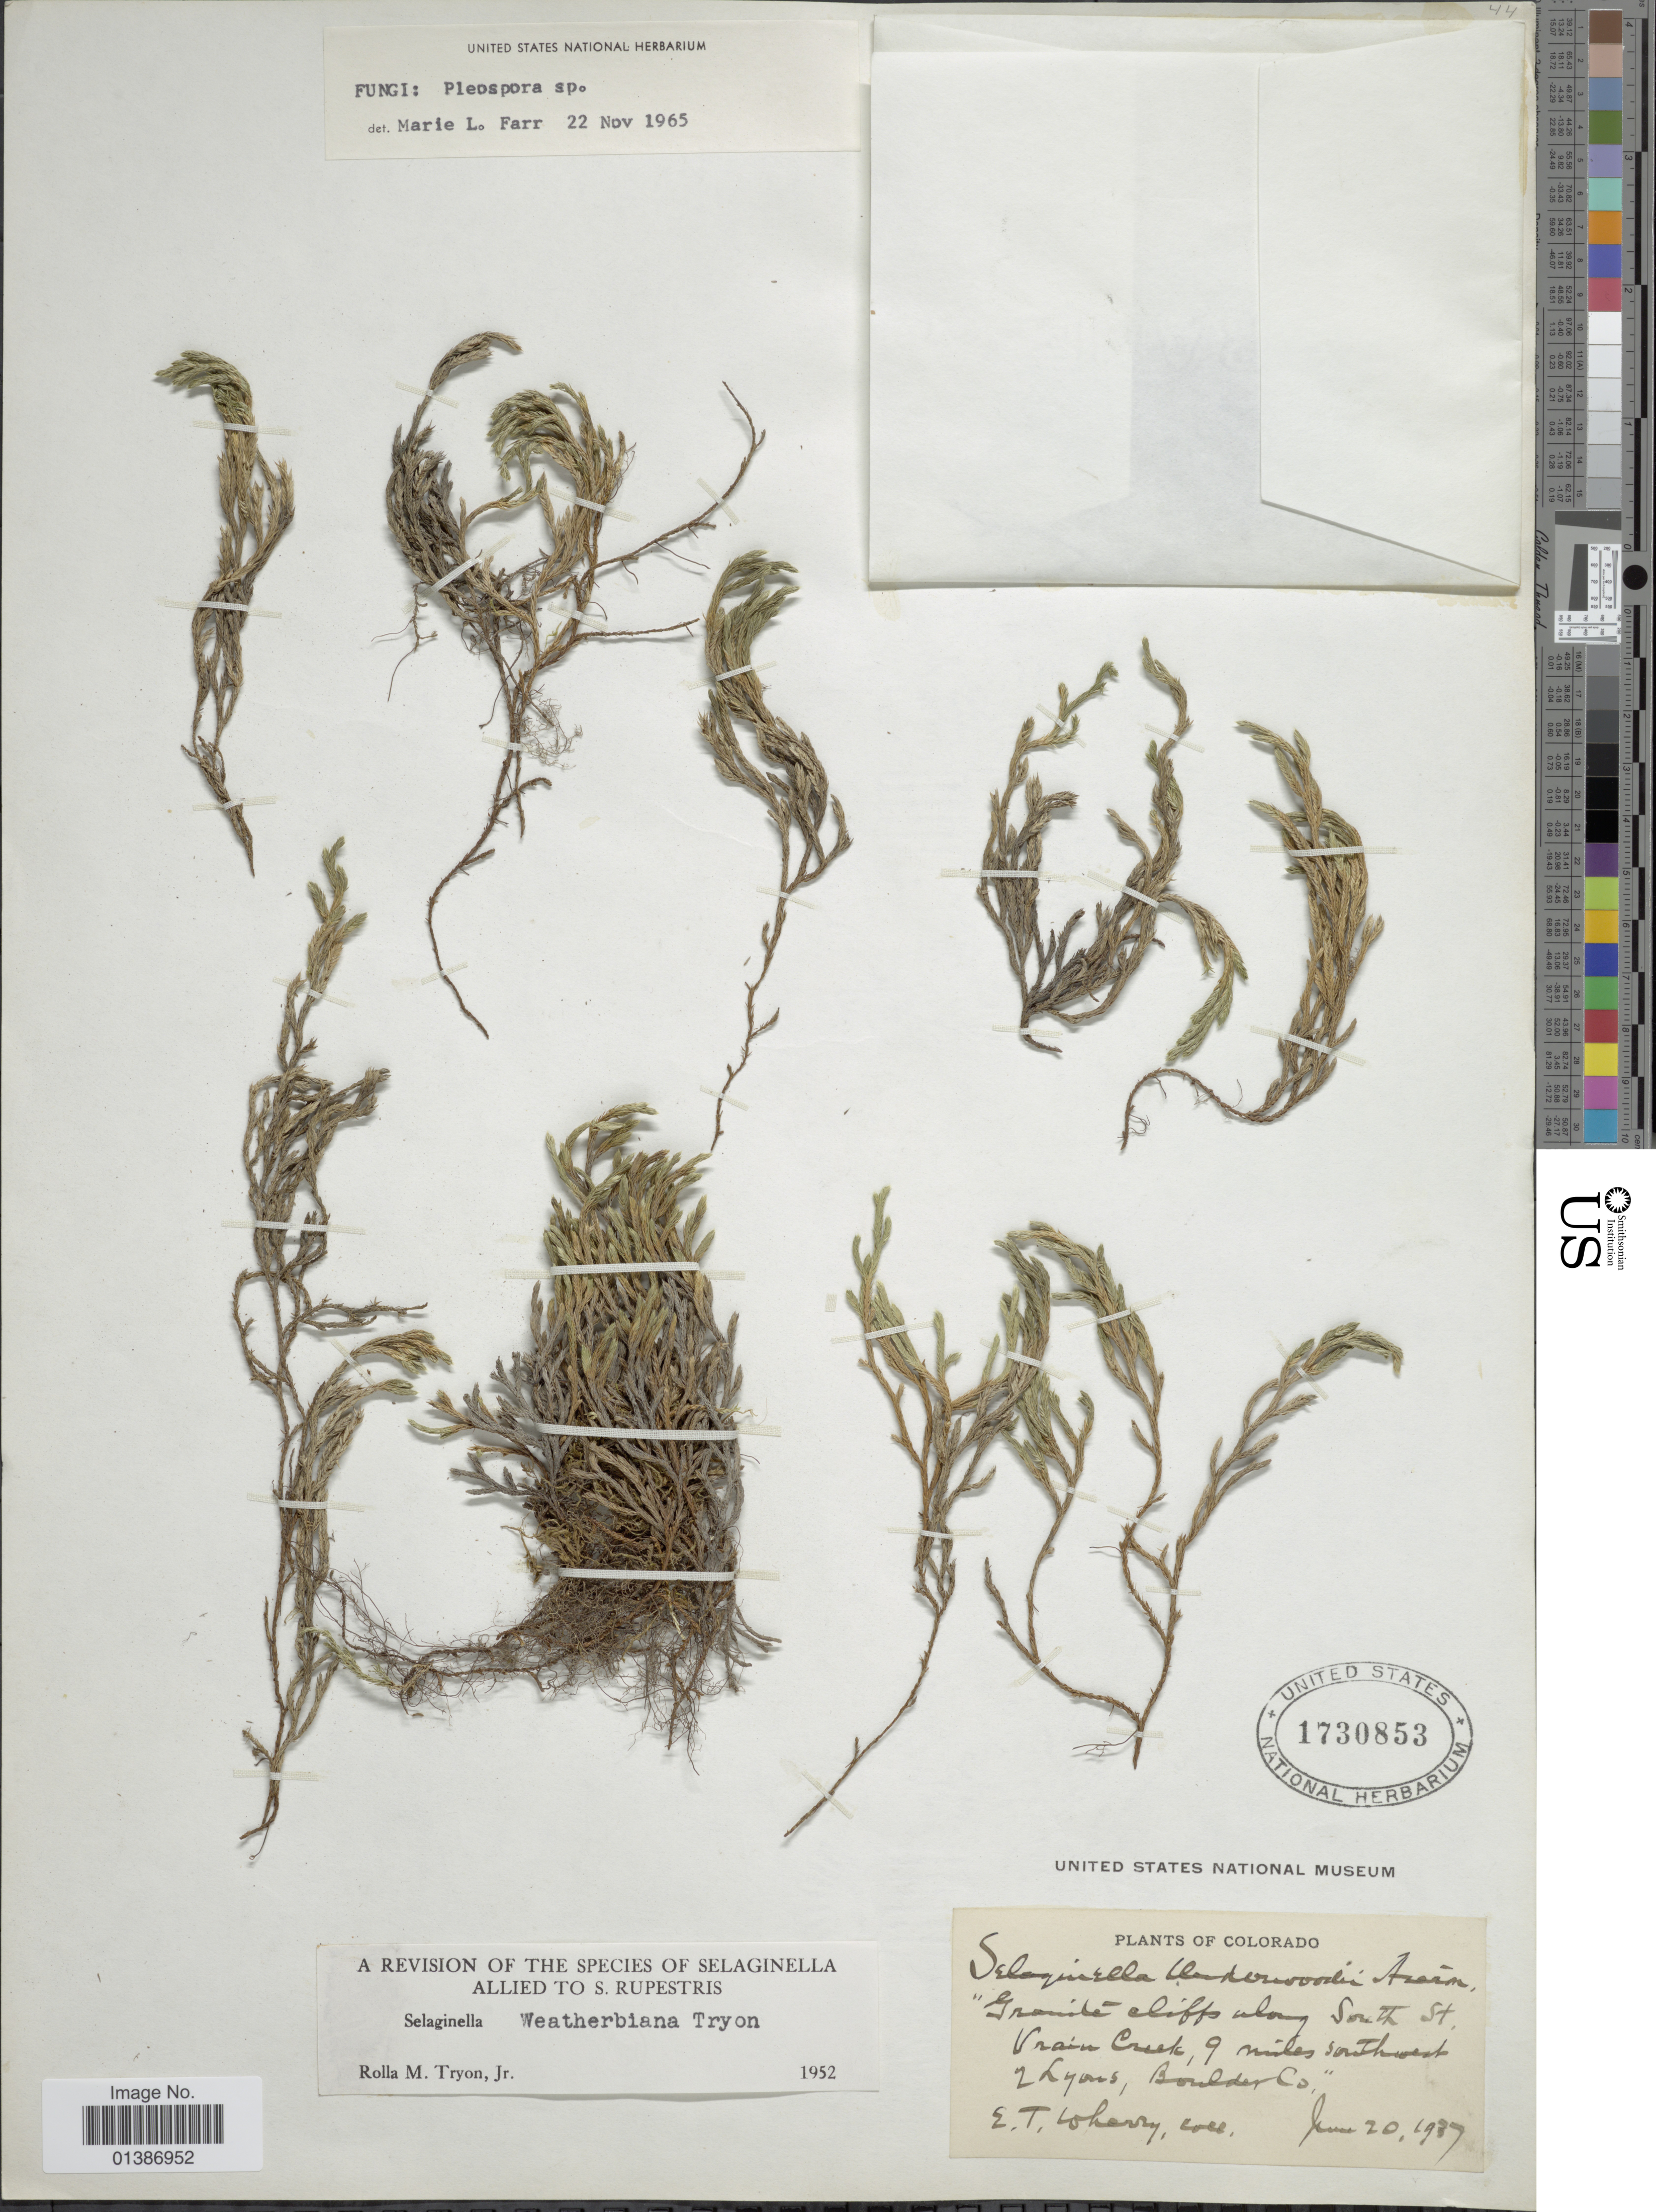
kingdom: Plantae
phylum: Tracheophyta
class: Lycopodiopsida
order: Selaginellales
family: Selaginellaceae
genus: Selaginella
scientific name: Selaginella weatherbiana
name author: R.M. Tryon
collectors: E. T. Wherry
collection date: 1937-06-20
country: United States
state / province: Colorado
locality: Granite cliffs along South St. Vrain Creek, 9 miles southwest of Lyons, Boulder Co.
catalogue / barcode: US 1730853